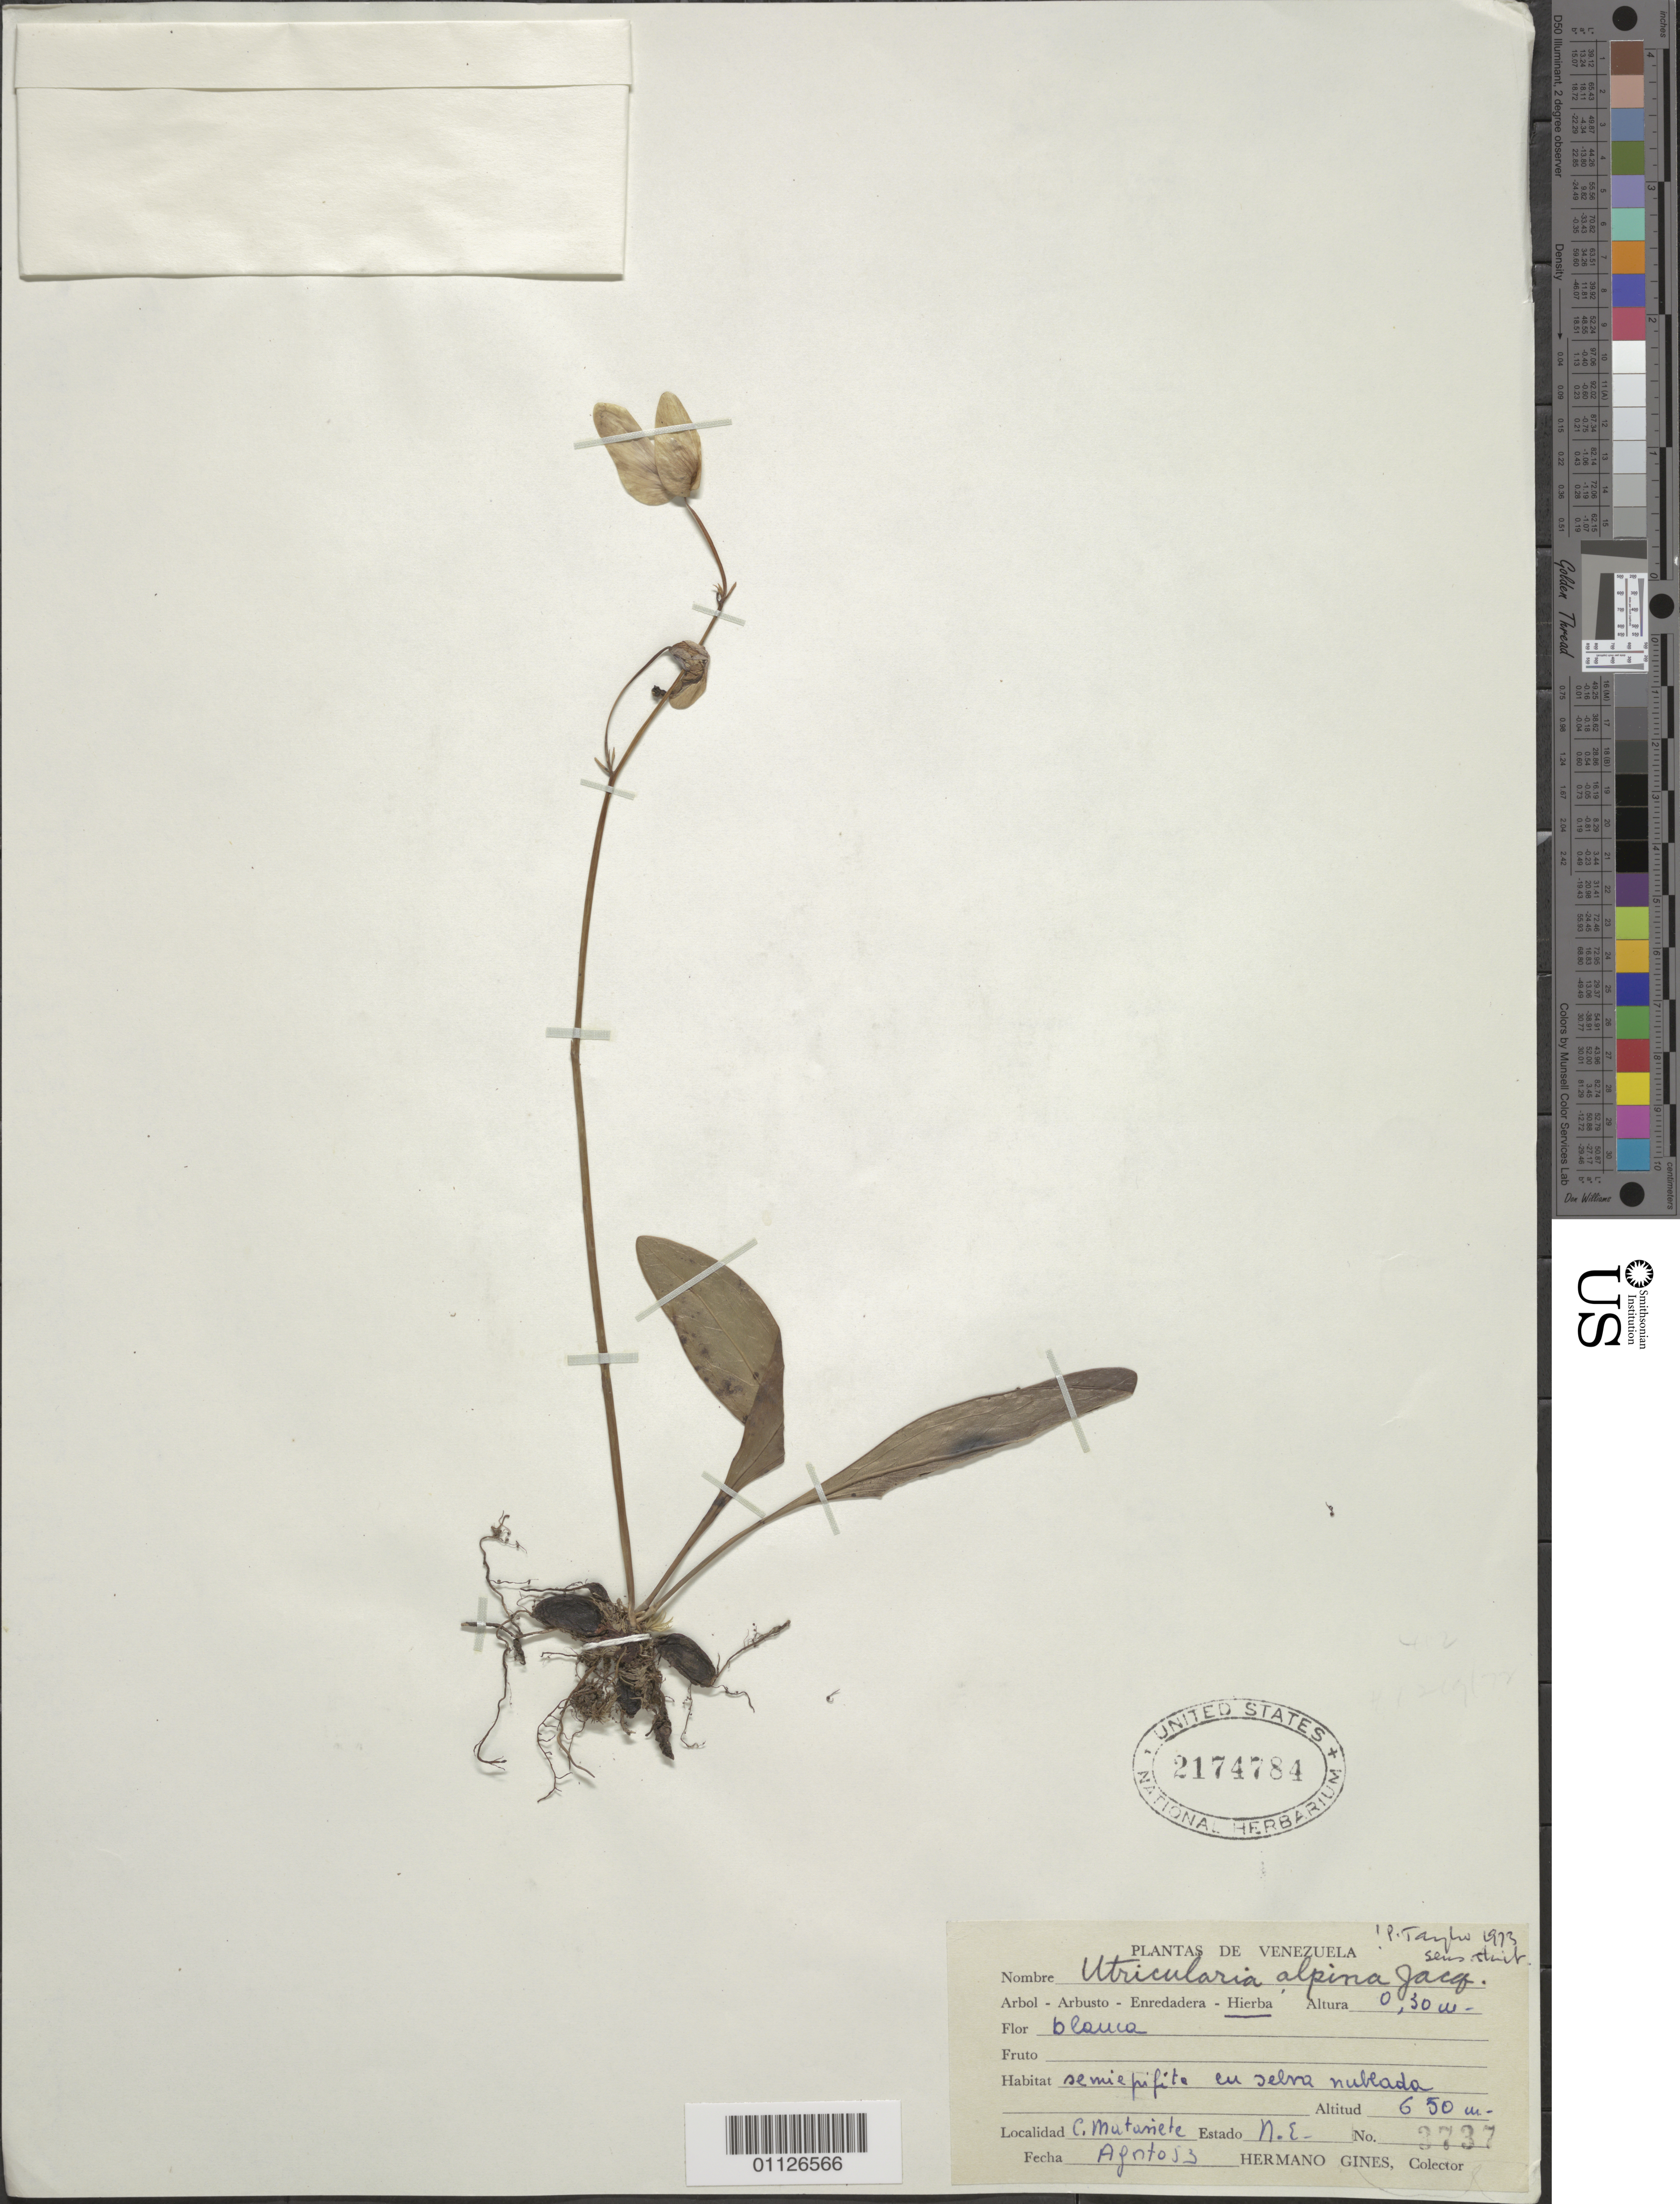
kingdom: Plantae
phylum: Tracheophyta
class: Magnoliopsida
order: Lamiales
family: Lentibulariaceae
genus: Utricularia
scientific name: Utricularia alpina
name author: Jacq.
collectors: Bro. Gines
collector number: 3737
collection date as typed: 01 Aug 1953 to 31 Aug 1953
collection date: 1953-08-01/1953-08-31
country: Venezuela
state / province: Nueva Esparta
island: Margarita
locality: Cerro Matasiete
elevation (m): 650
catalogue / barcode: US 2174784